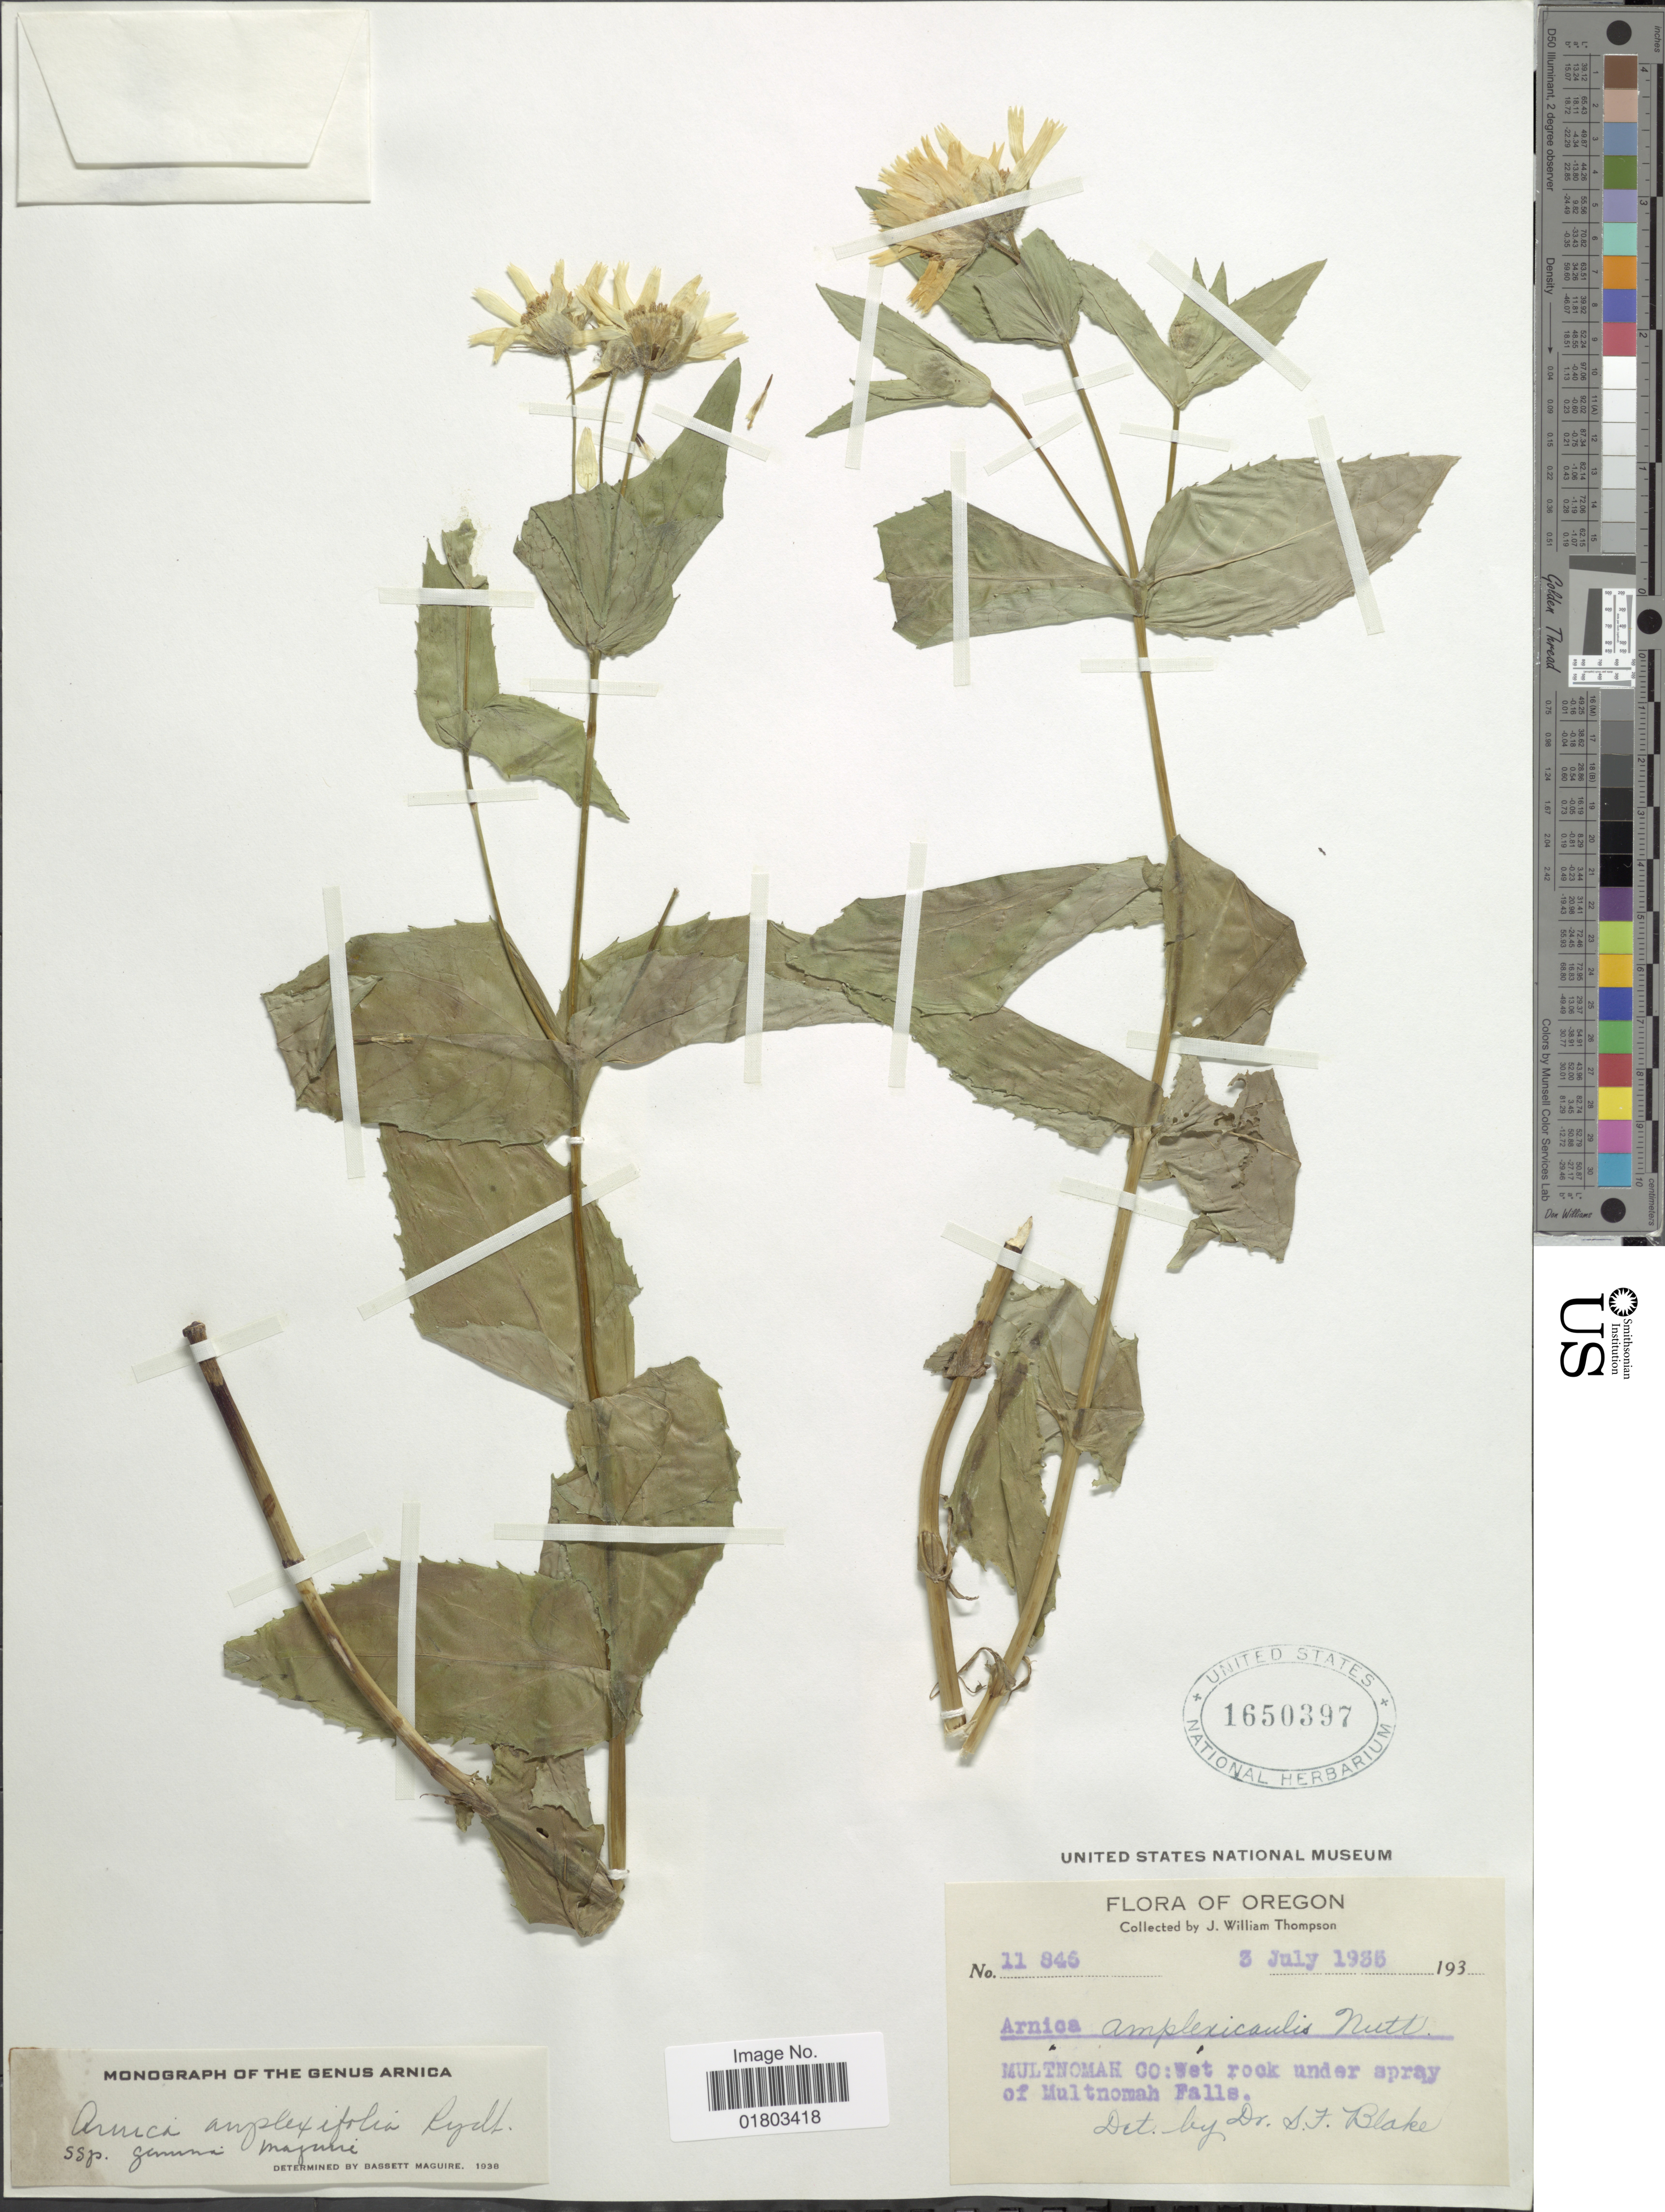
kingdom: Plantae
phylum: Tracheophyta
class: Magnoliopsida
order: Asterales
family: Asteraceae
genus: Arnica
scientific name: Arnica lanceolata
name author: Nutt.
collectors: J. W. Thompson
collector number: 11845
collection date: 1935-07-03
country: United States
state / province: Oregon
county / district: Multnomah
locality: Multnomah Co: Wet rock under spray of Multnomah Falls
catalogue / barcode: US 1650397